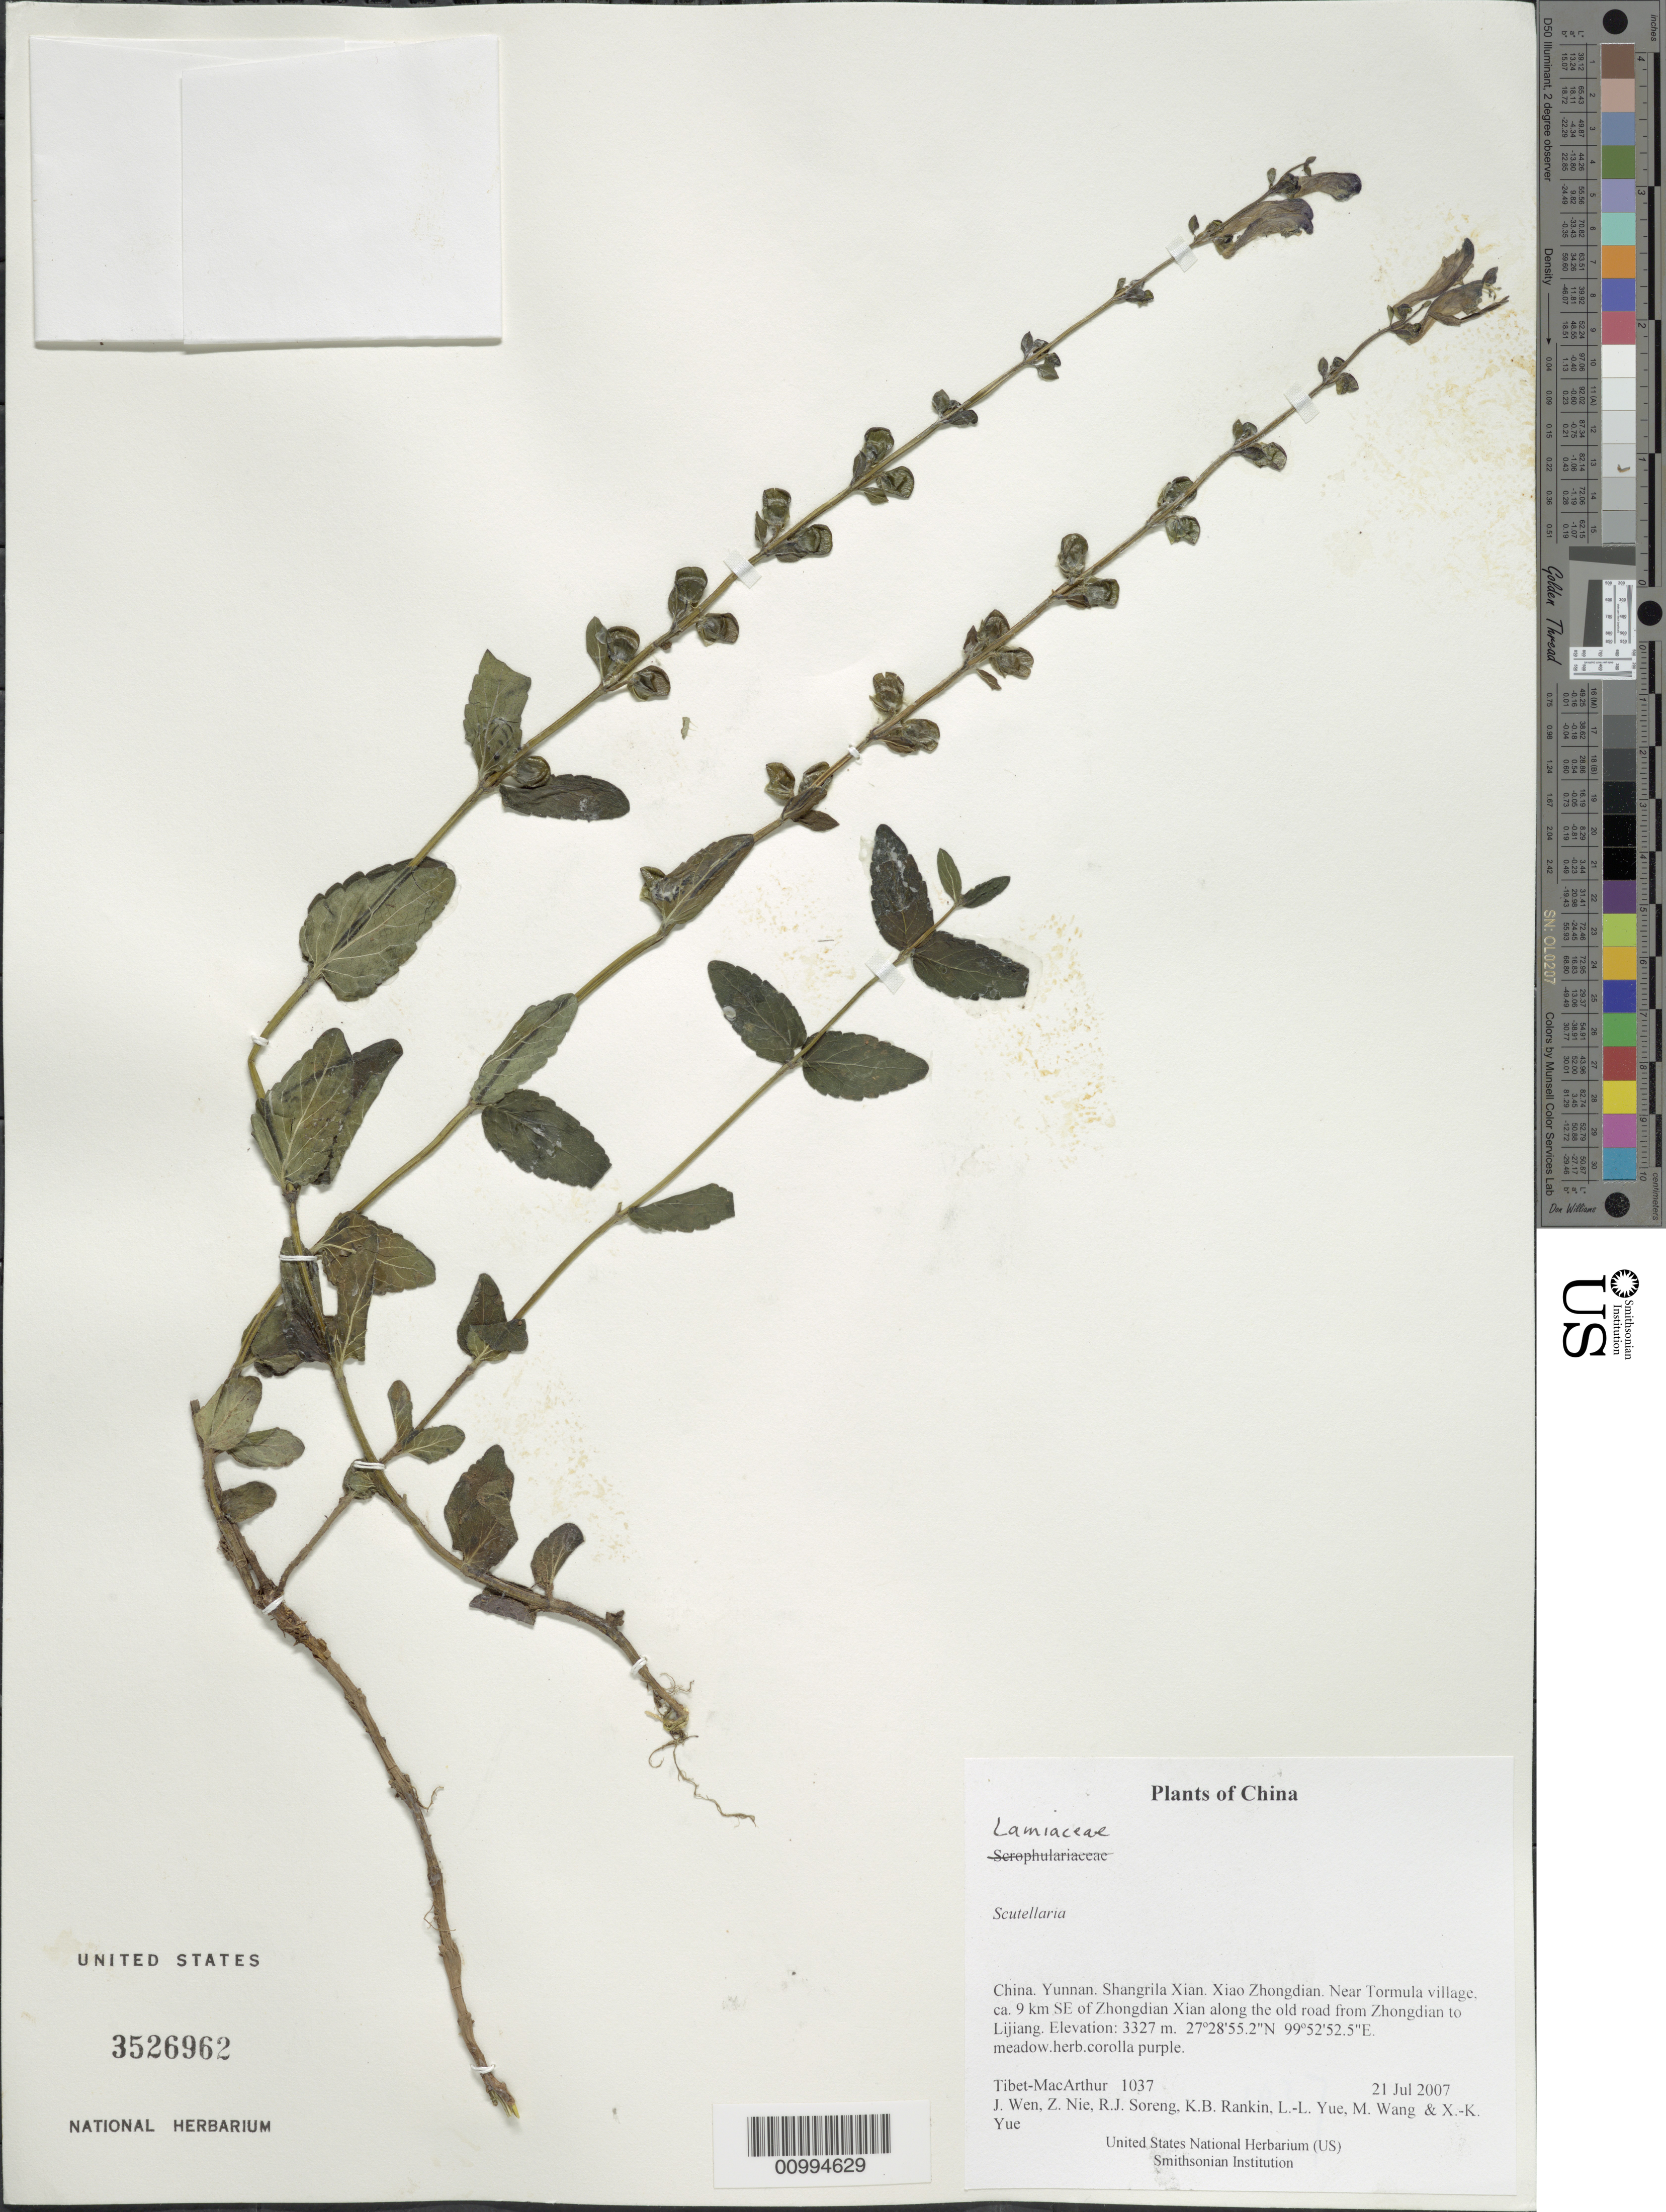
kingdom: Plantae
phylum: Tracheophyta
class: Magnoliopsida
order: Lamiales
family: Lamiaceae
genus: Scutellaria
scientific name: Scutellaria sp.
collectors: Tibet-MacArthur, J. Wen, Z. Nie, R. J. Soreng, K. Rankin, L. Yue, M. Wang & X. Yue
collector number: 1037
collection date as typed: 21 Jul 2007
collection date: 2007-07-21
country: China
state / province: Yunnan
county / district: Shangrila Xian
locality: Xiao Zhongdian. Near Tormula village, ca. 9 km SE of Zhongdian Xian along the old road from Zhongdian to Lijiang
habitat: meadow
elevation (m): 3327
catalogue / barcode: US 3526962